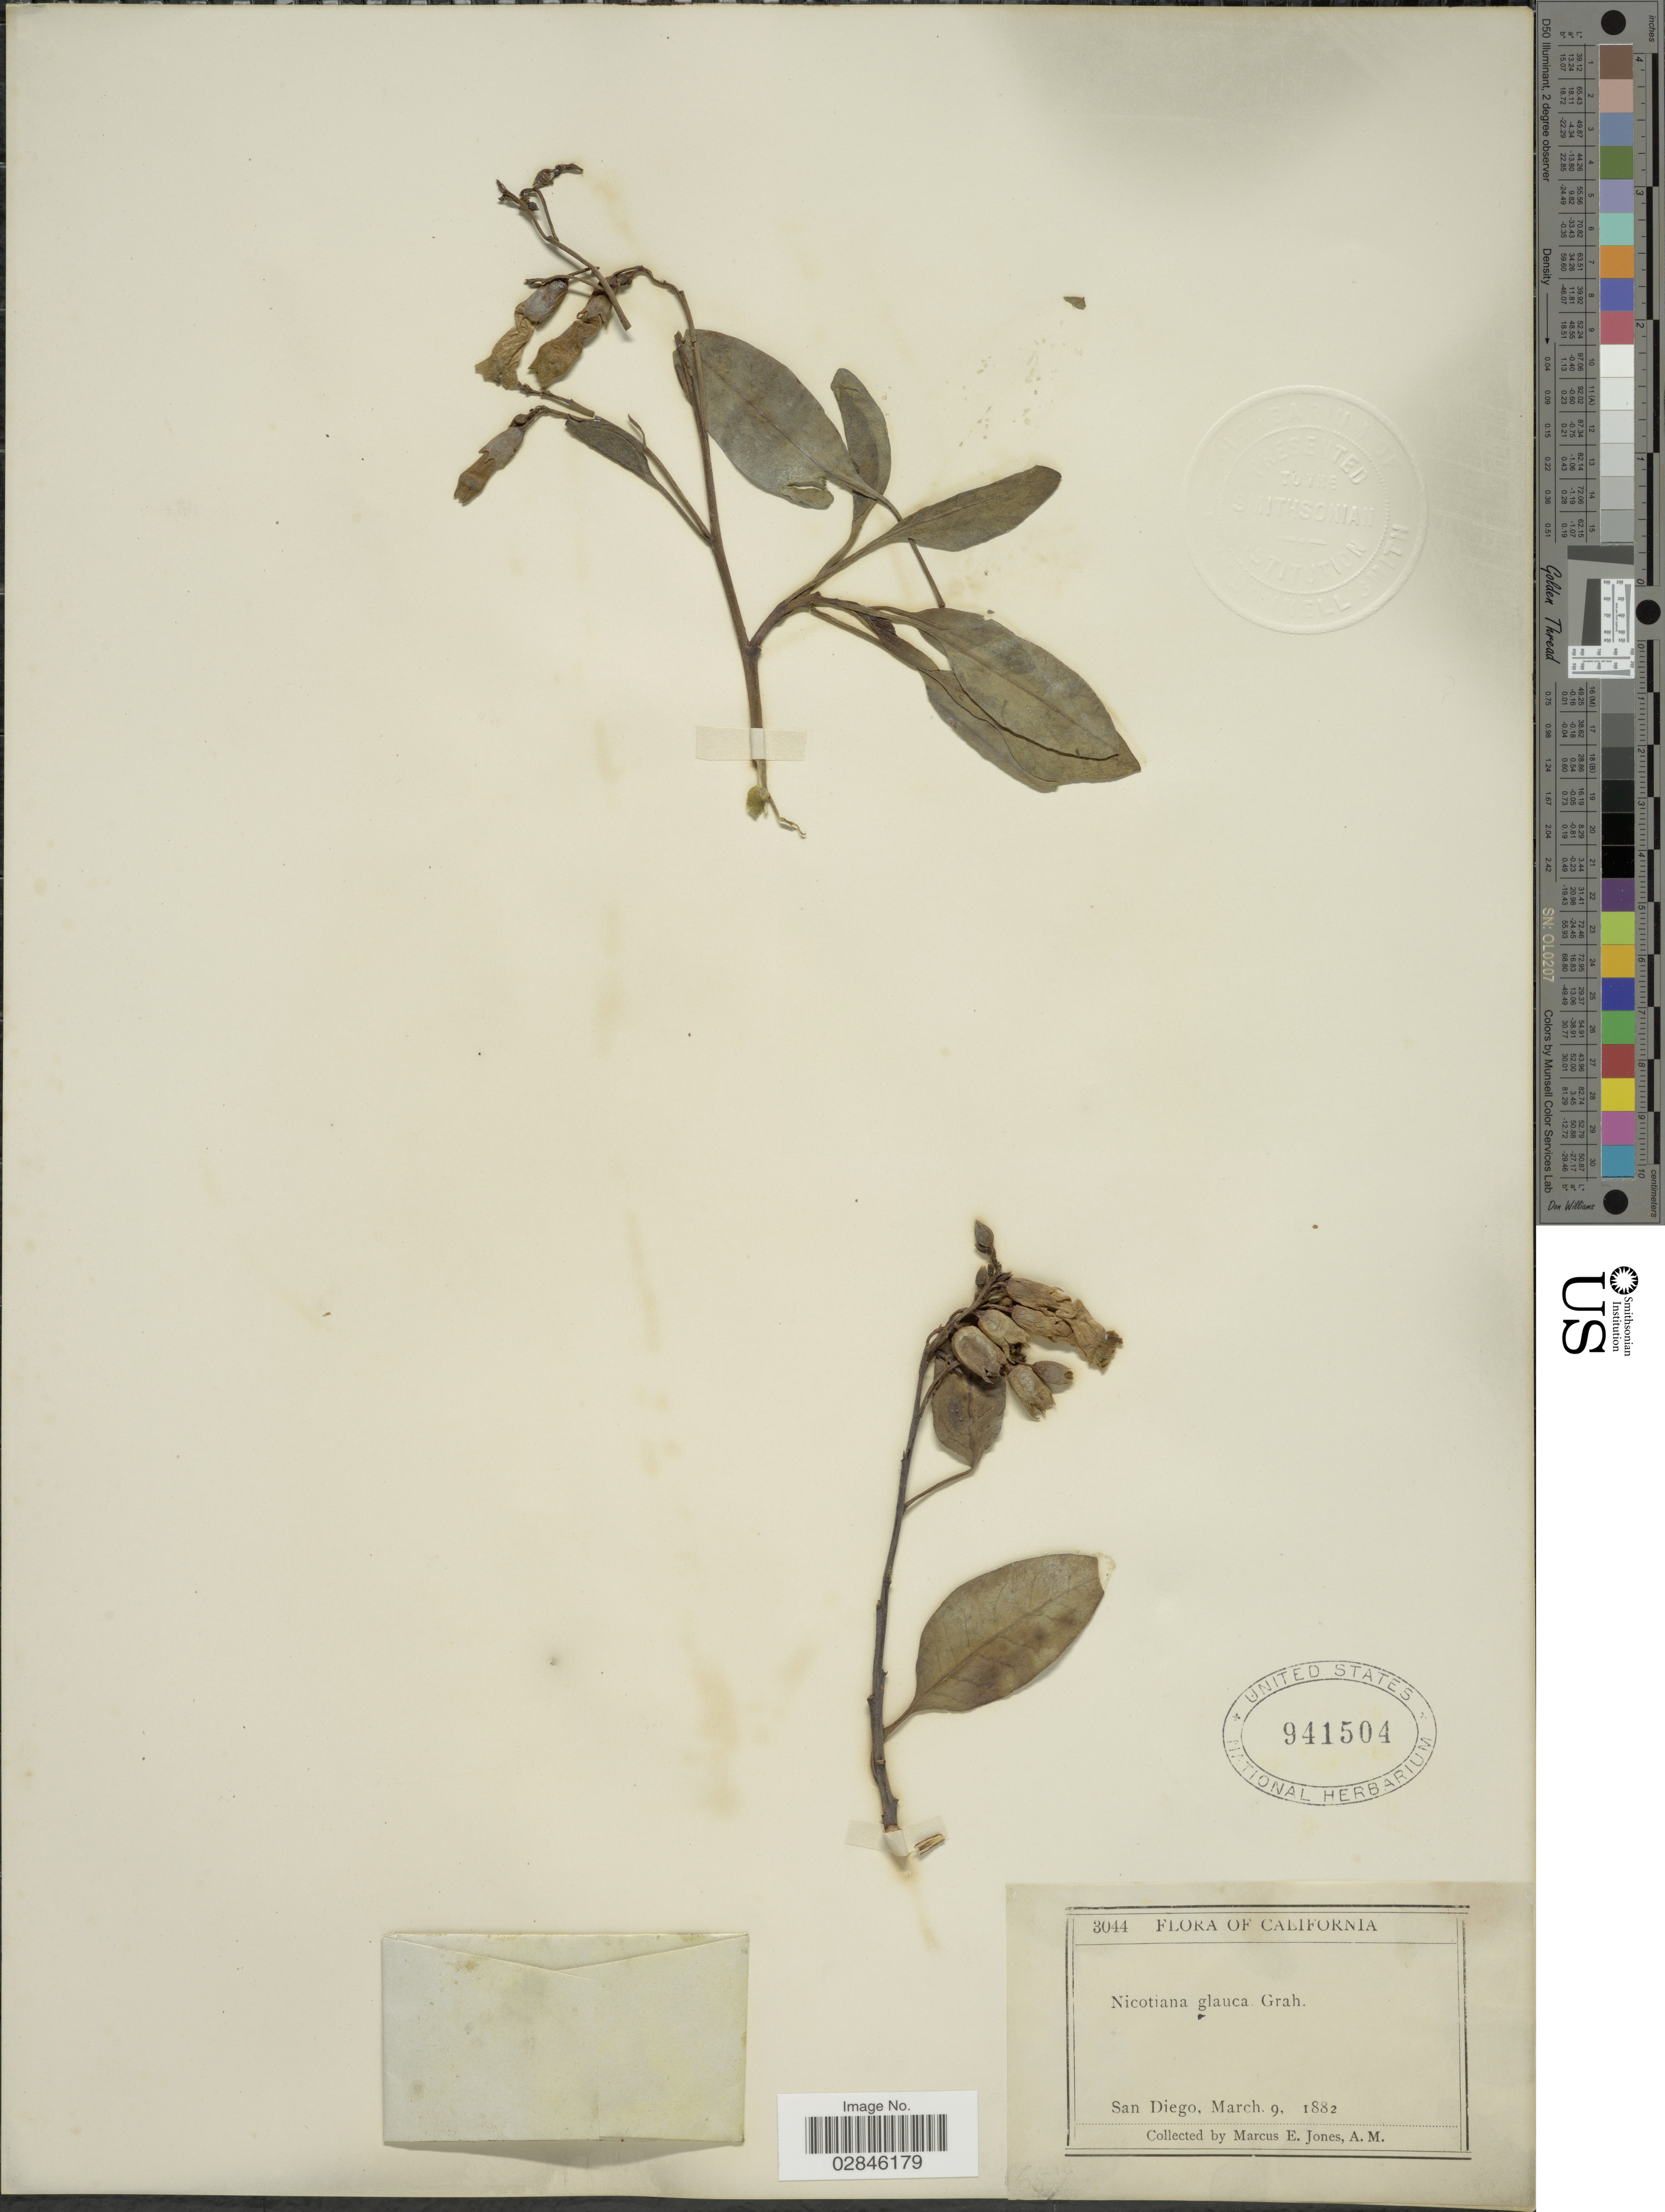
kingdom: Plantae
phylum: Tracheophyta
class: Magnoliopsida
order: Solanales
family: Solanaceae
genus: Nicotiana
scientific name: Nicotiana glauca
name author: Graham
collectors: M. E. Jones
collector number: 3044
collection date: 1882-03-09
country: United States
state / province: California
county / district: San Diego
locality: San Diego.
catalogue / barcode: US 941504